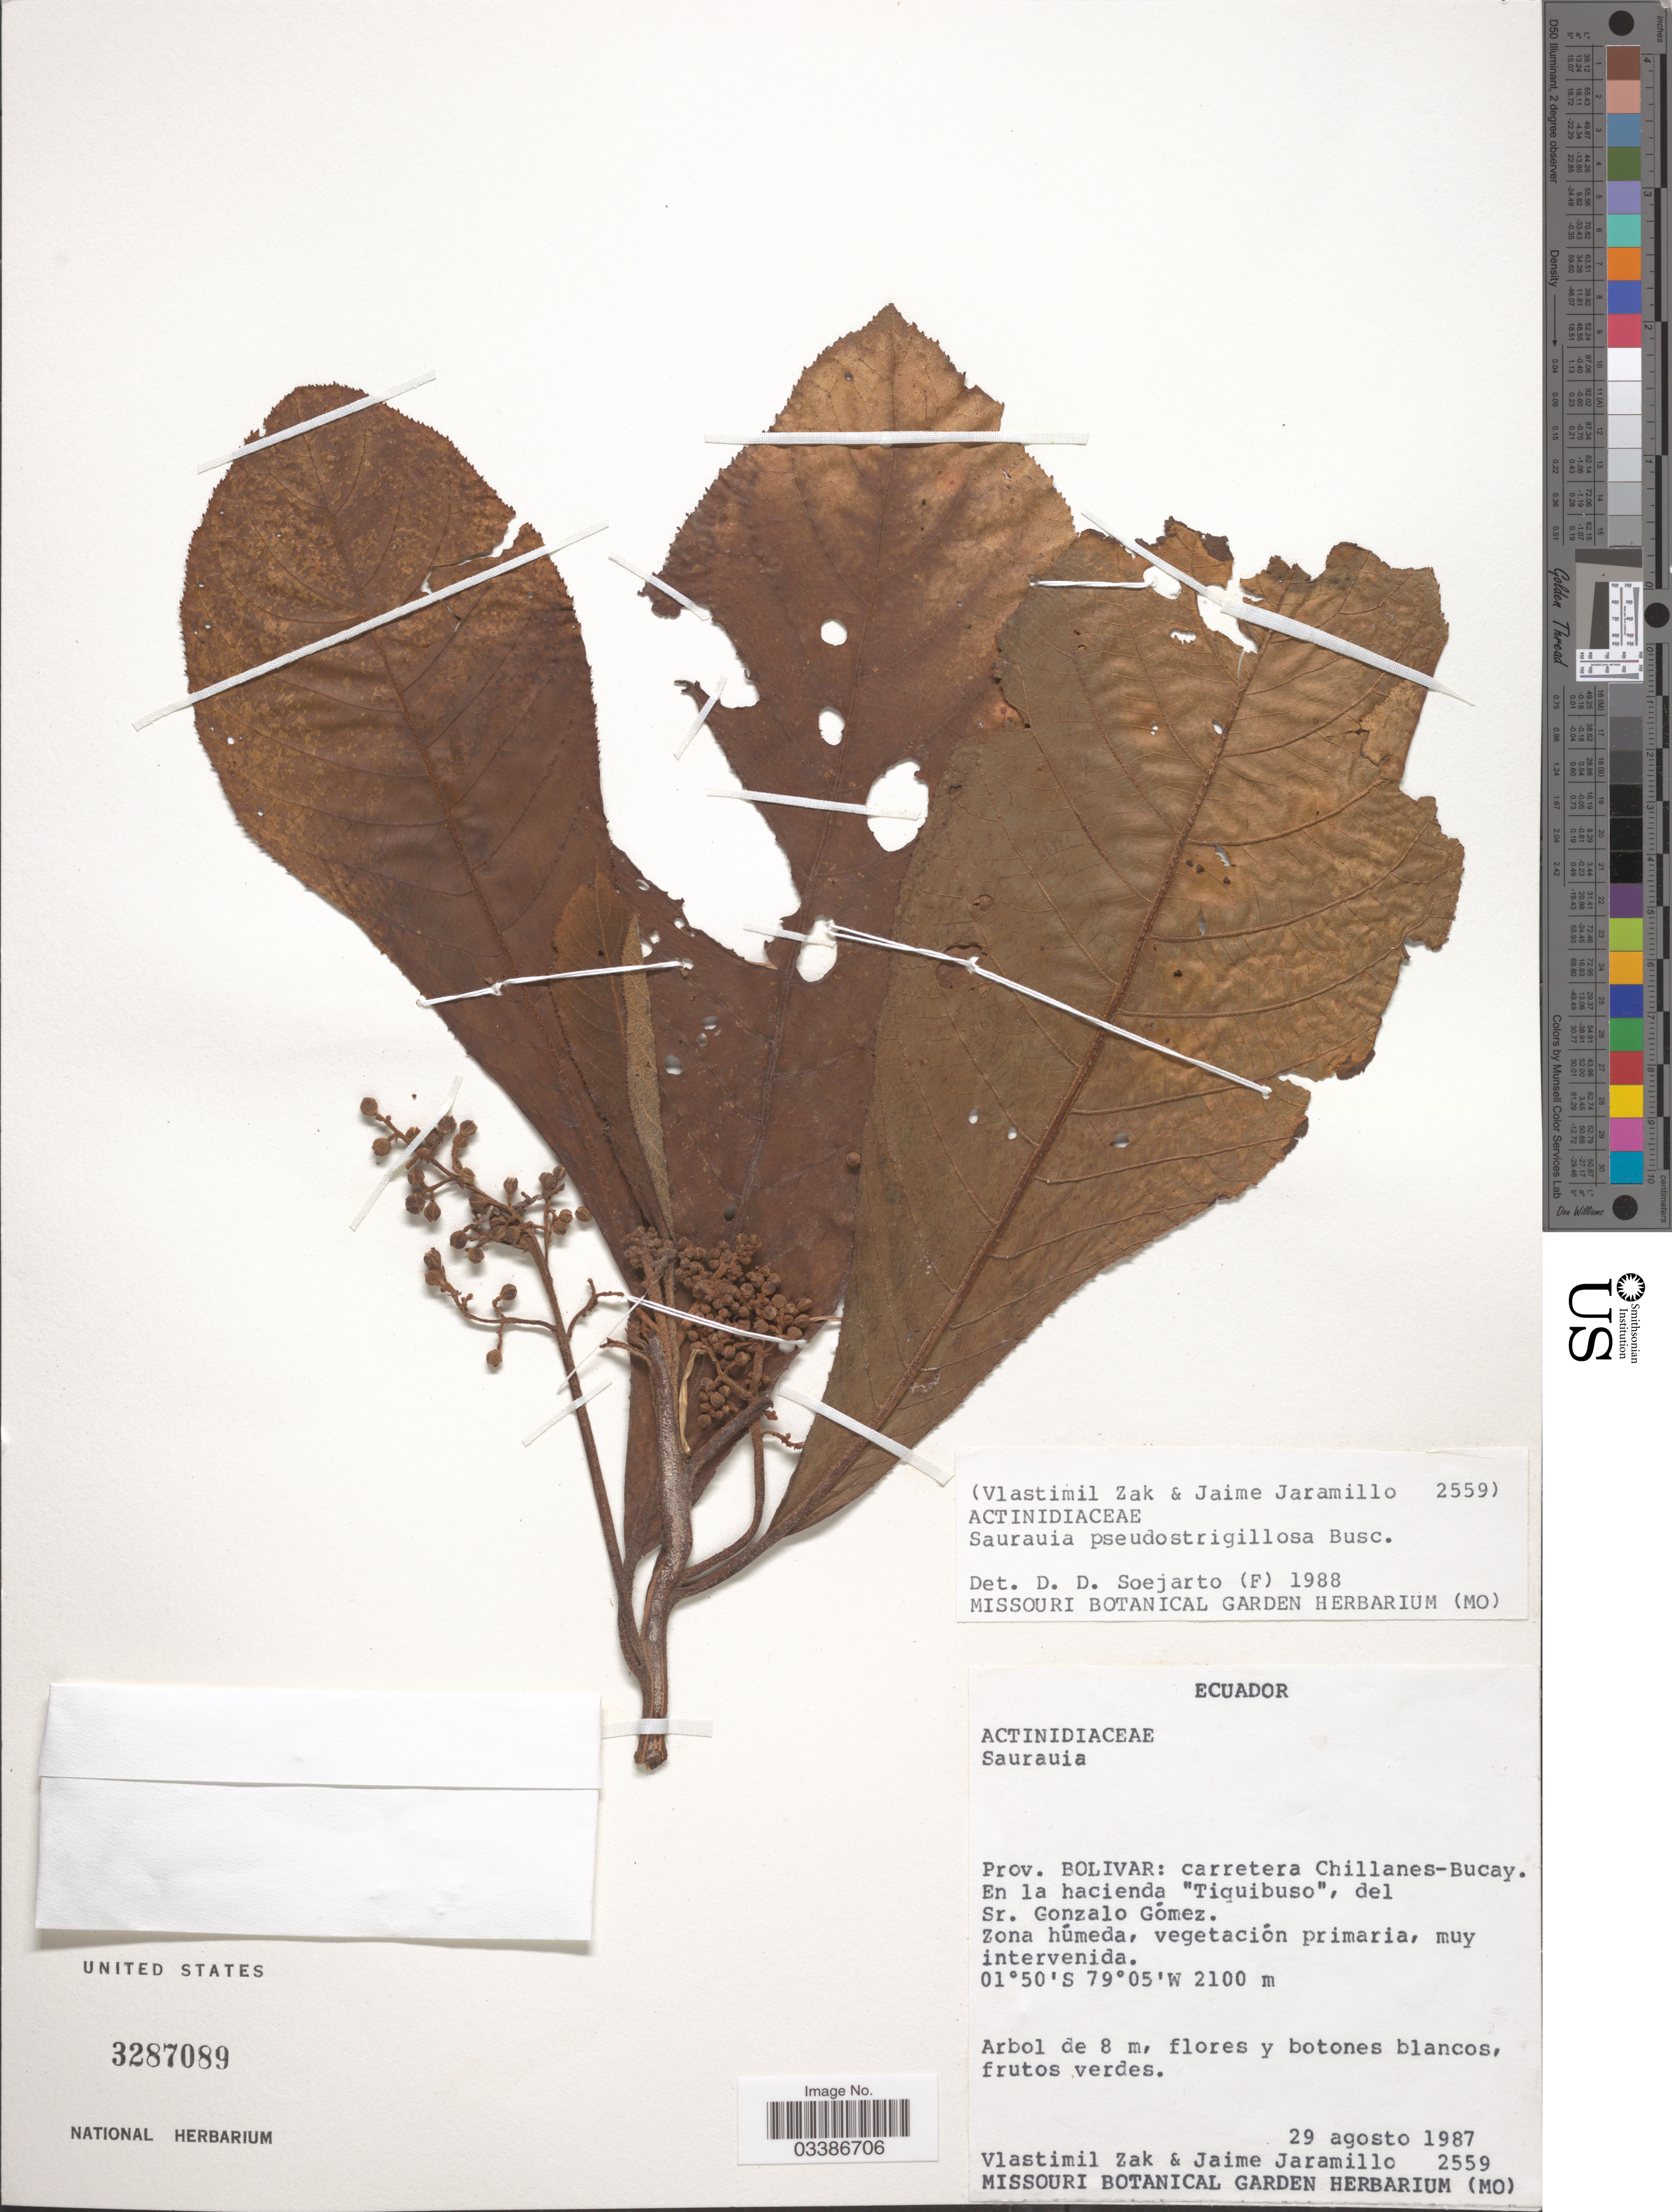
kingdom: Plantae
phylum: Tracheophyta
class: Magnoliopsida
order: Ericales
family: Actinidiaceae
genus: Saurauia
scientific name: Saurauia pseudostrigillosa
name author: Buscal.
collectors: V. Zak & J. Jaramillo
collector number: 2559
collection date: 1987-08-29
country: Ecuador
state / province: Bolívar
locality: Carretera Chillanes-Bucay. En la hacienda "Tiquibuso", del Sr. Gonzalo Gómez.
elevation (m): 2100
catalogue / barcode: US 3287089